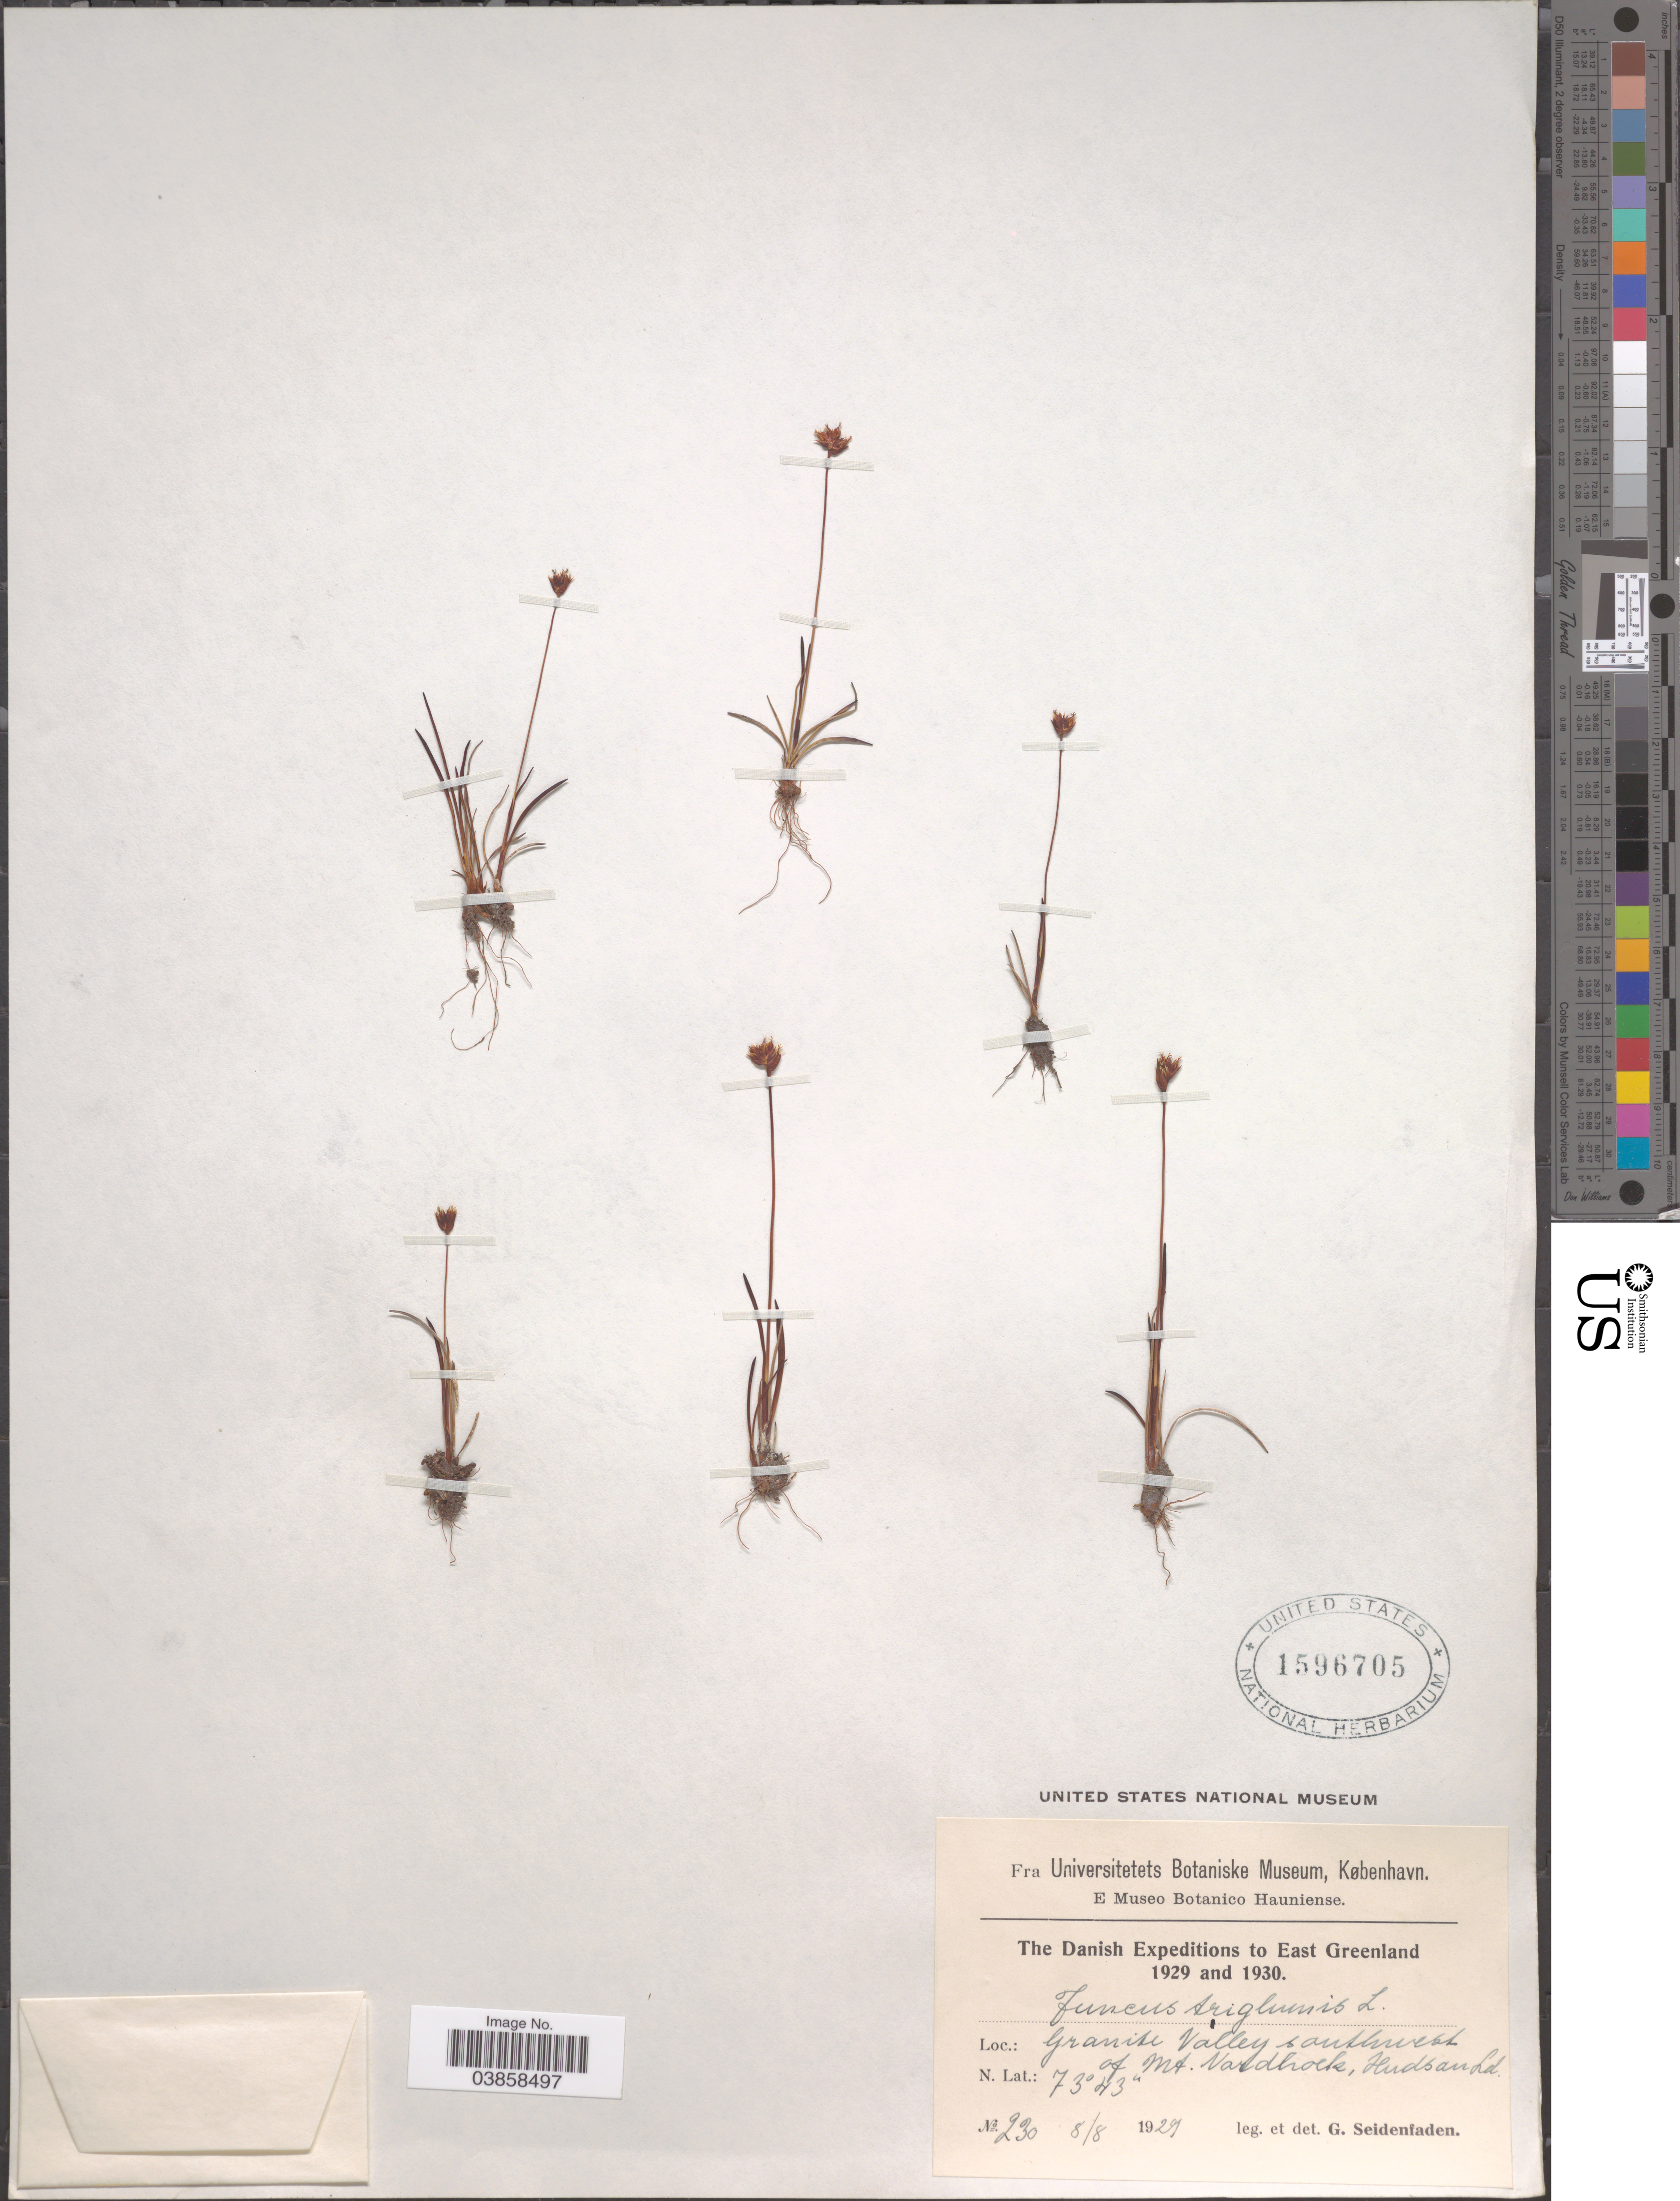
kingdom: Plantae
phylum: Tracheophyta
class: Liliopsida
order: Poales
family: Juncaceae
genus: Juncus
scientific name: Juncus triglumis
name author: L.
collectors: G. Seidenfaden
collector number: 230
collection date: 1929-08-08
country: Greenland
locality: East Greenland. Granite Valley southwest of Mt. Vardhoek, Hudsan [interpreted] Ld.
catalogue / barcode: US 1596705